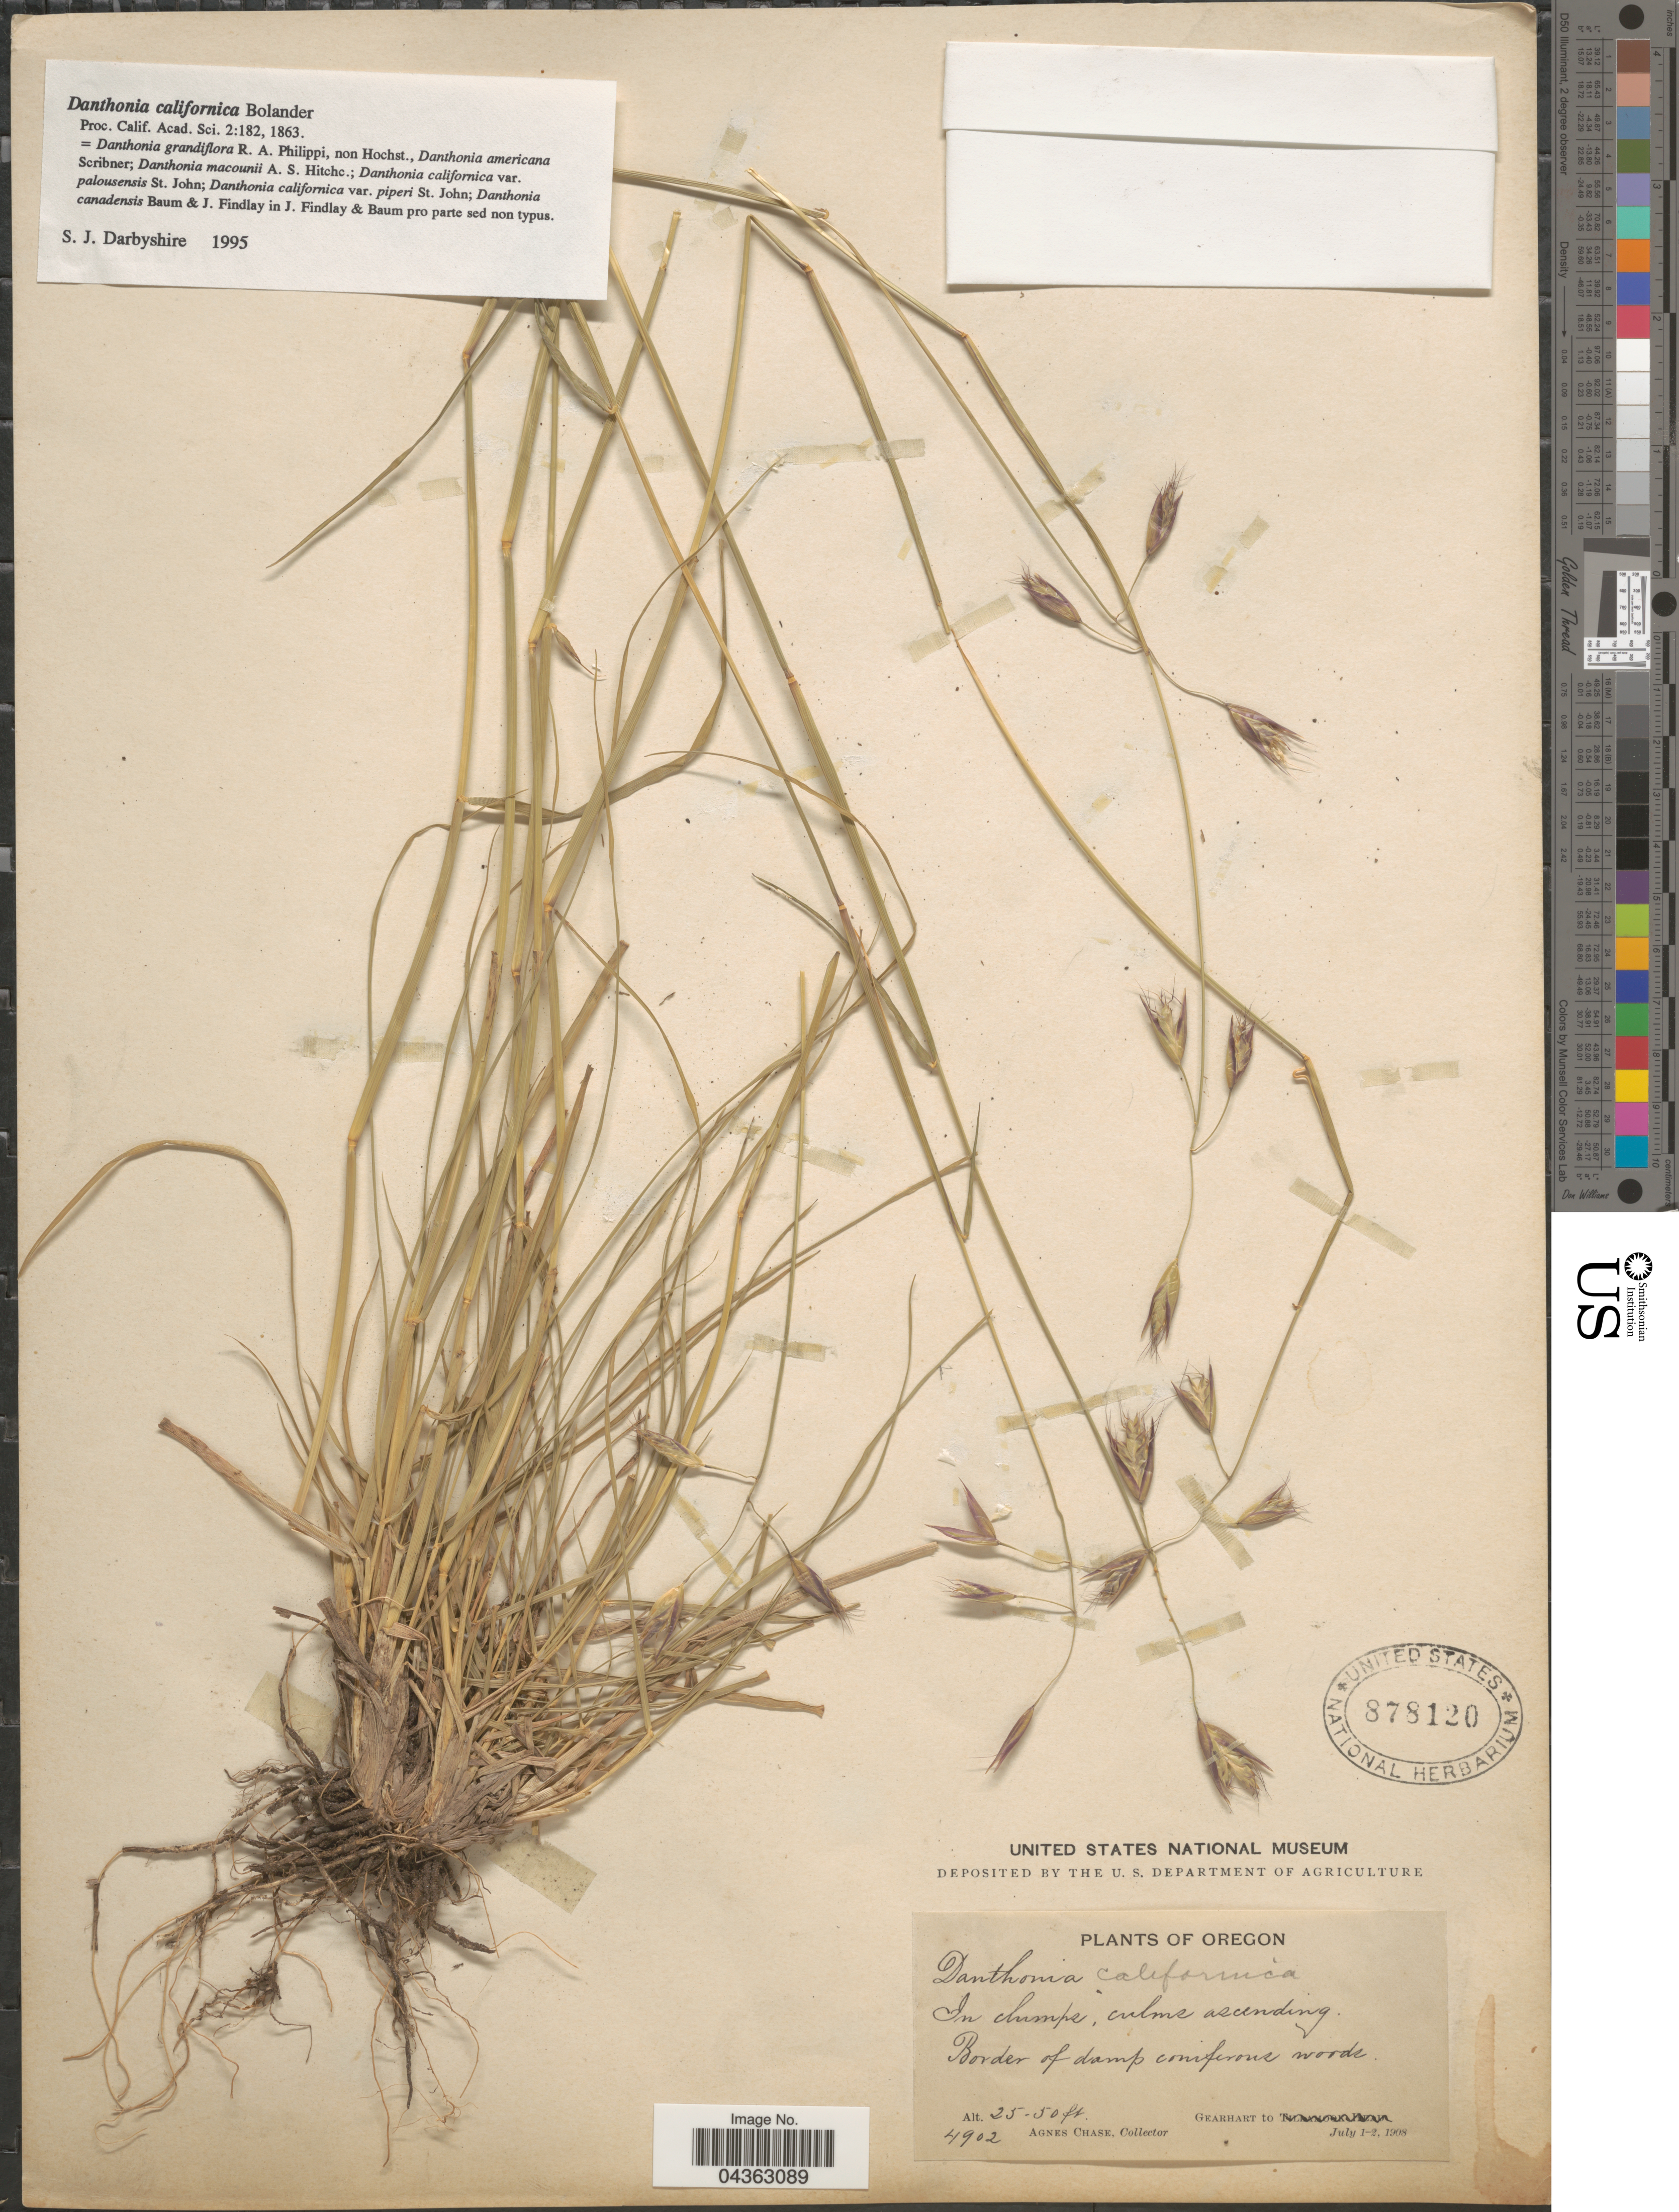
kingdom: Plantae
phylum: Tracheophyta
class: Liliopsida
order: Poales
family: Poaceae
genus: Danthonia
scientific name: Danthonia californica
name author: Bol.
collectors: A. Chase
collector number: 4902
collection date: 1908-07-01/1908-07-02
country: United States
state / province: Oregon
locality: Border of damp coniferous woods. Gearhart.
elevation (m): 8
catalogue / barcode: US 878120